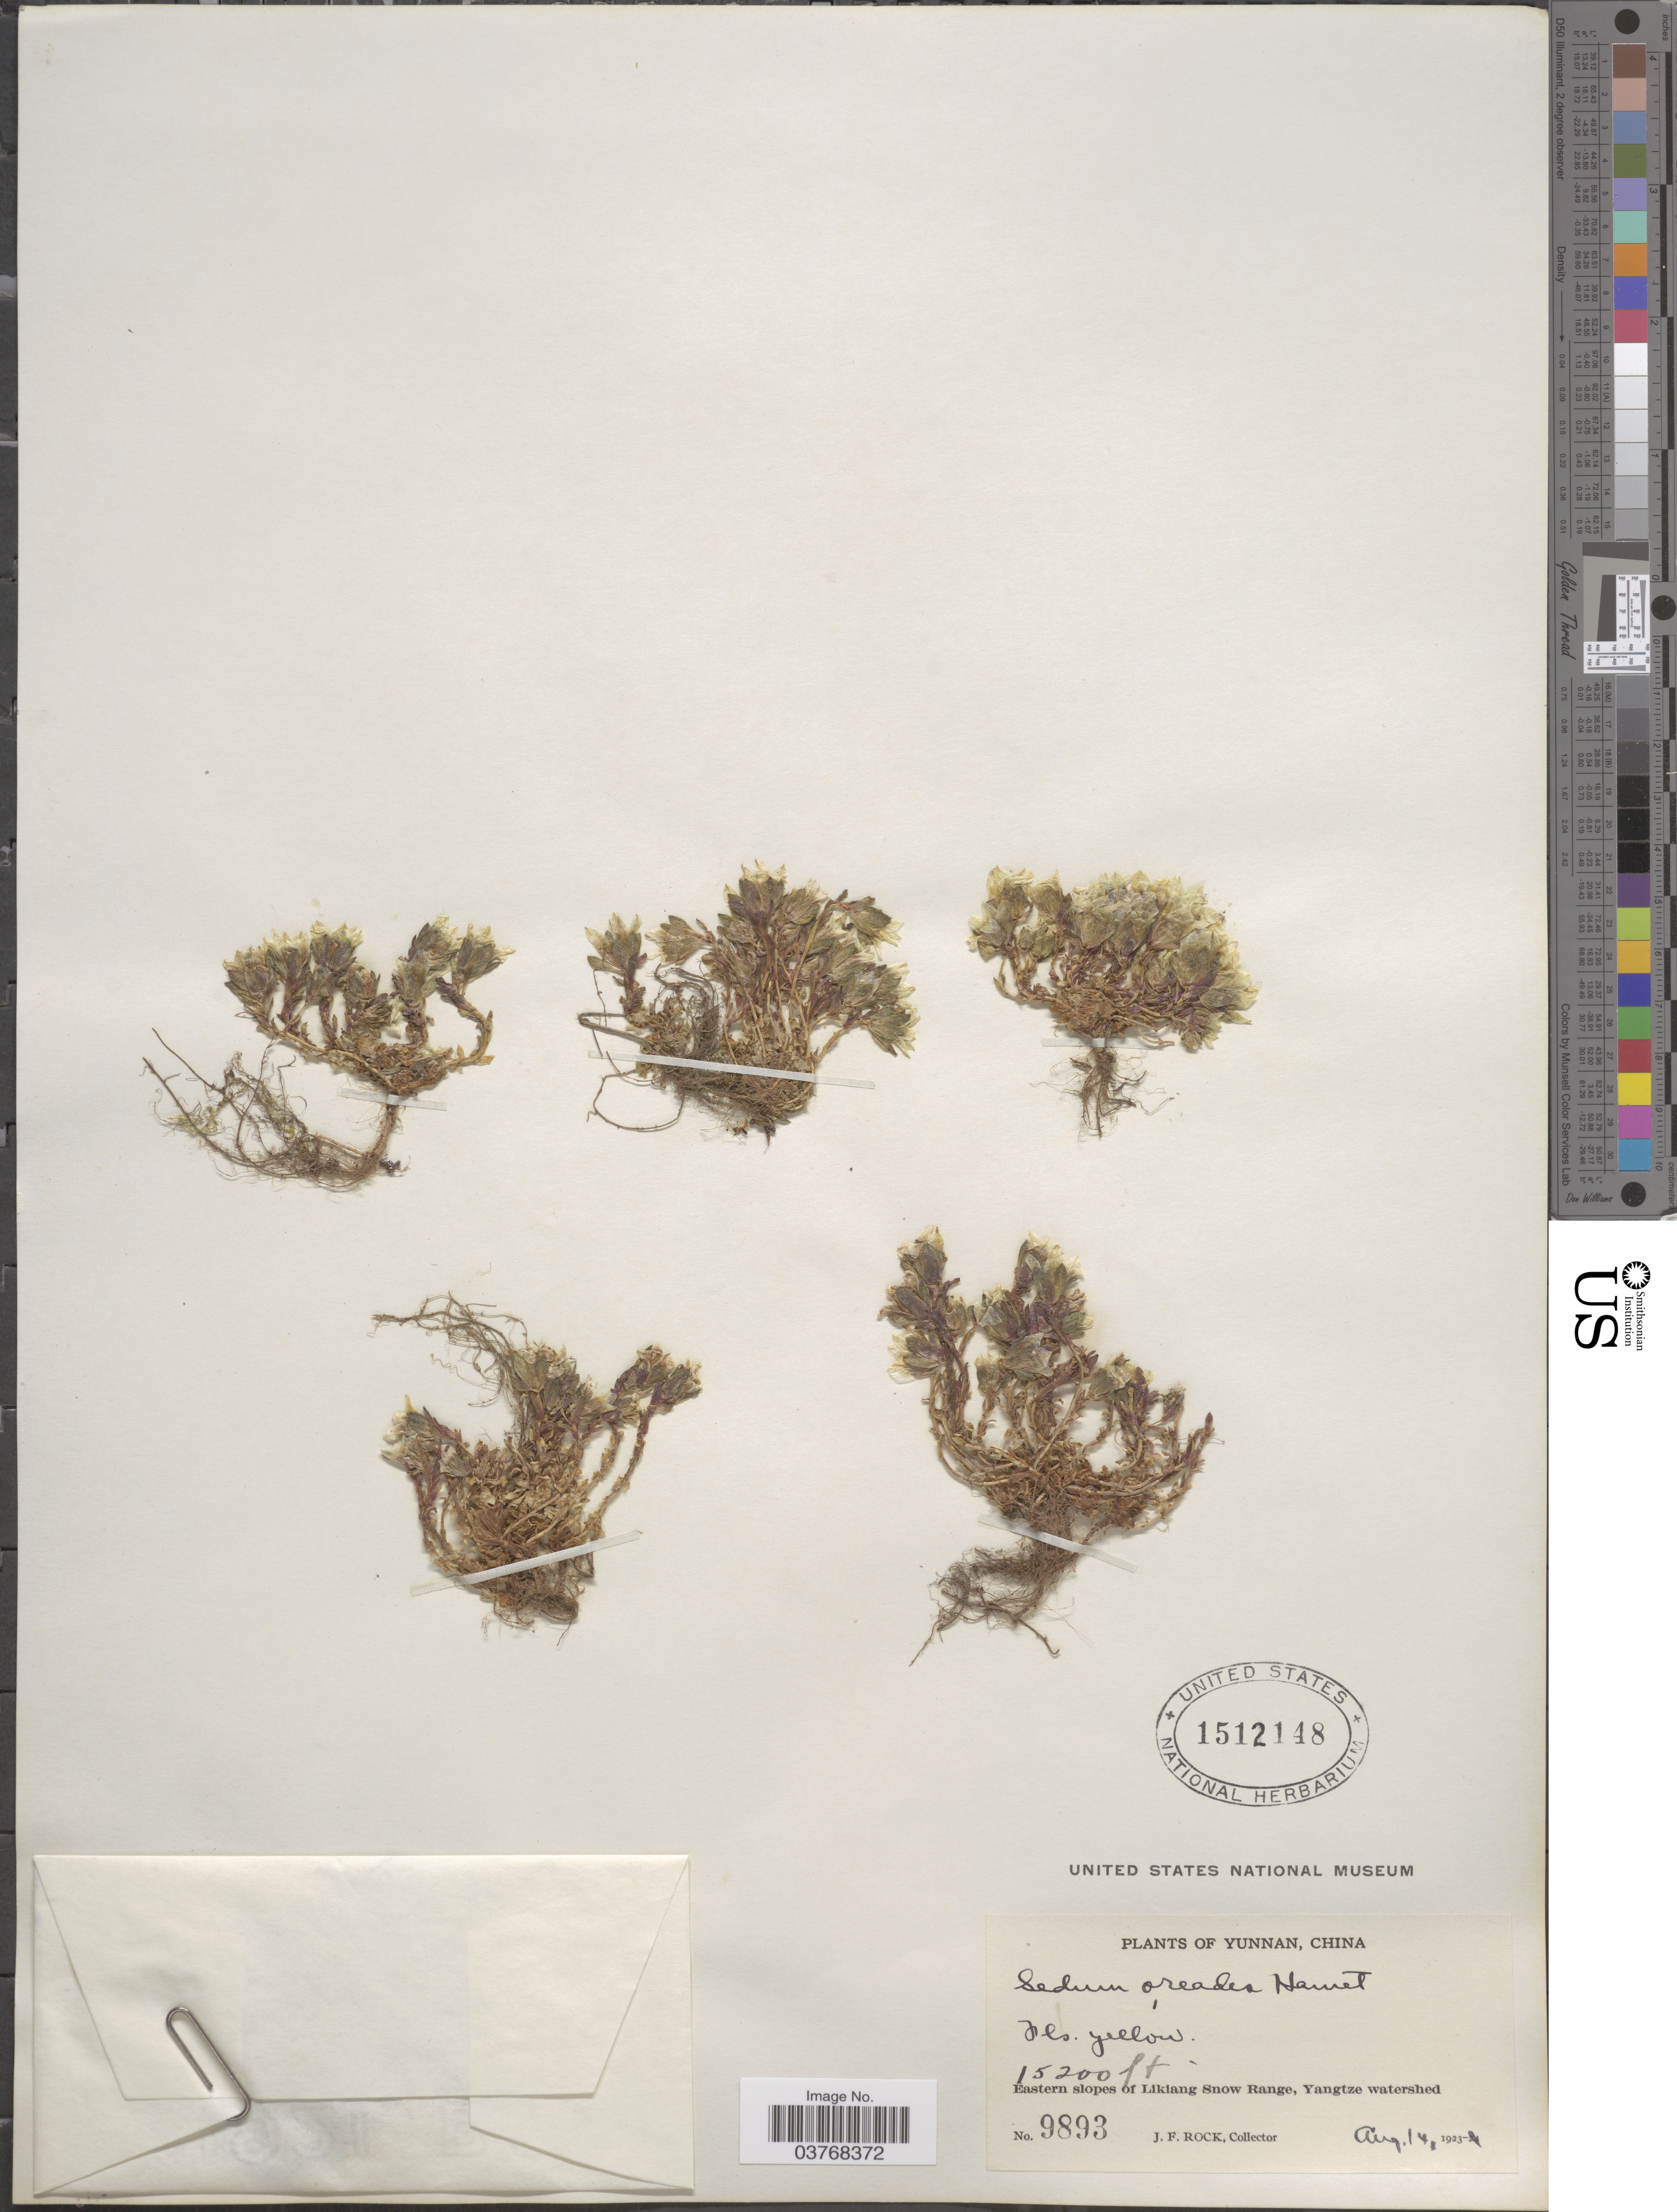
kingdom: Plantae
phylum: Tracheophyta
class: Magnoliopsida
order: Saxifragales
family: Crassulaceae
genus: Sedum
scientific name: Sedum oreades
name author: Raym.-Hamet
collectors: J. Rock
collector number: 9893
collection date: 1923-08-14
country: China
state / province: Yunnan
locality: Eastern slopes of Likiang Snow Range, Yangtze watershed.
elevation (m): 4633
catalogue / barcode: US 1512148